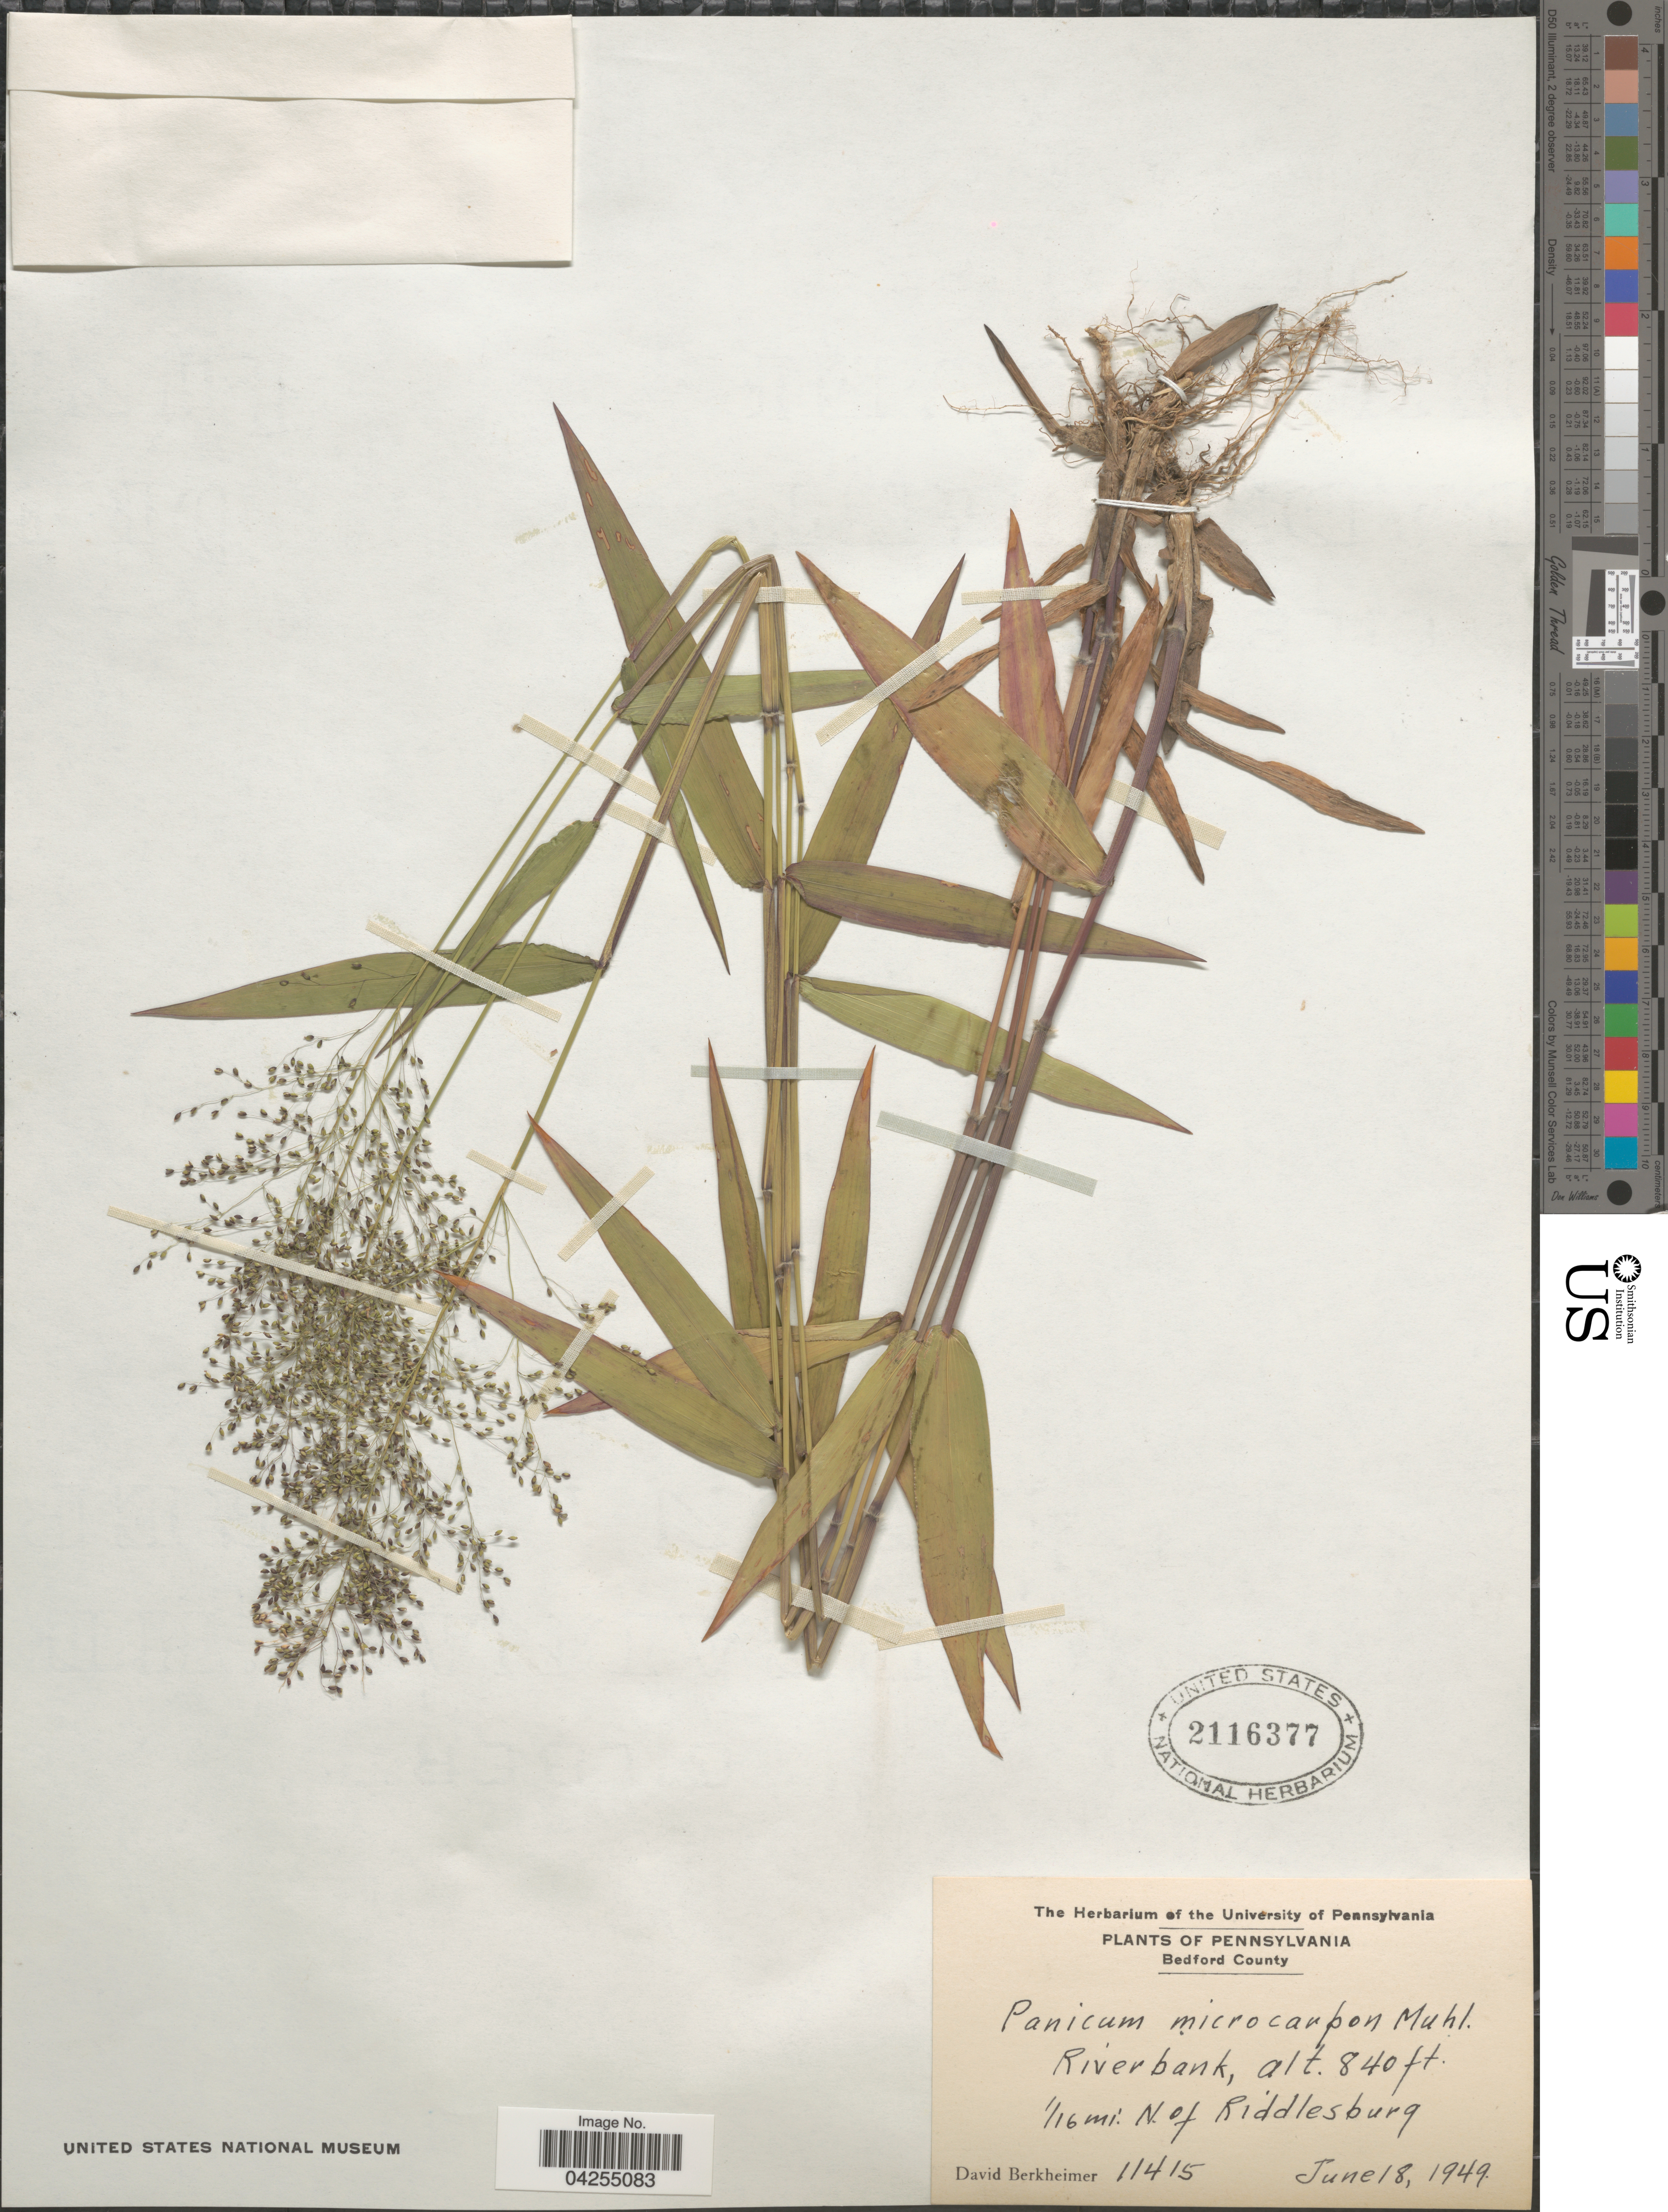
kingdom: Plantae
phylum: Tracheophyta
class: Liliopsida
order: Poales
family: Poaceae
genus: Dichanthelium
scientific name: Dichanthelium dichotomum var. dichotomum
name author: (L.) Gould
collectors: D. Berkheimer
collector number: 11415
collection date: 1949-06-18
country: United States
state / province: Pennsylvania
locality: Bedford County. Riverbank, 1/16 mi. N. of Riddlesburg.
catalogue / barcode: US 2116377